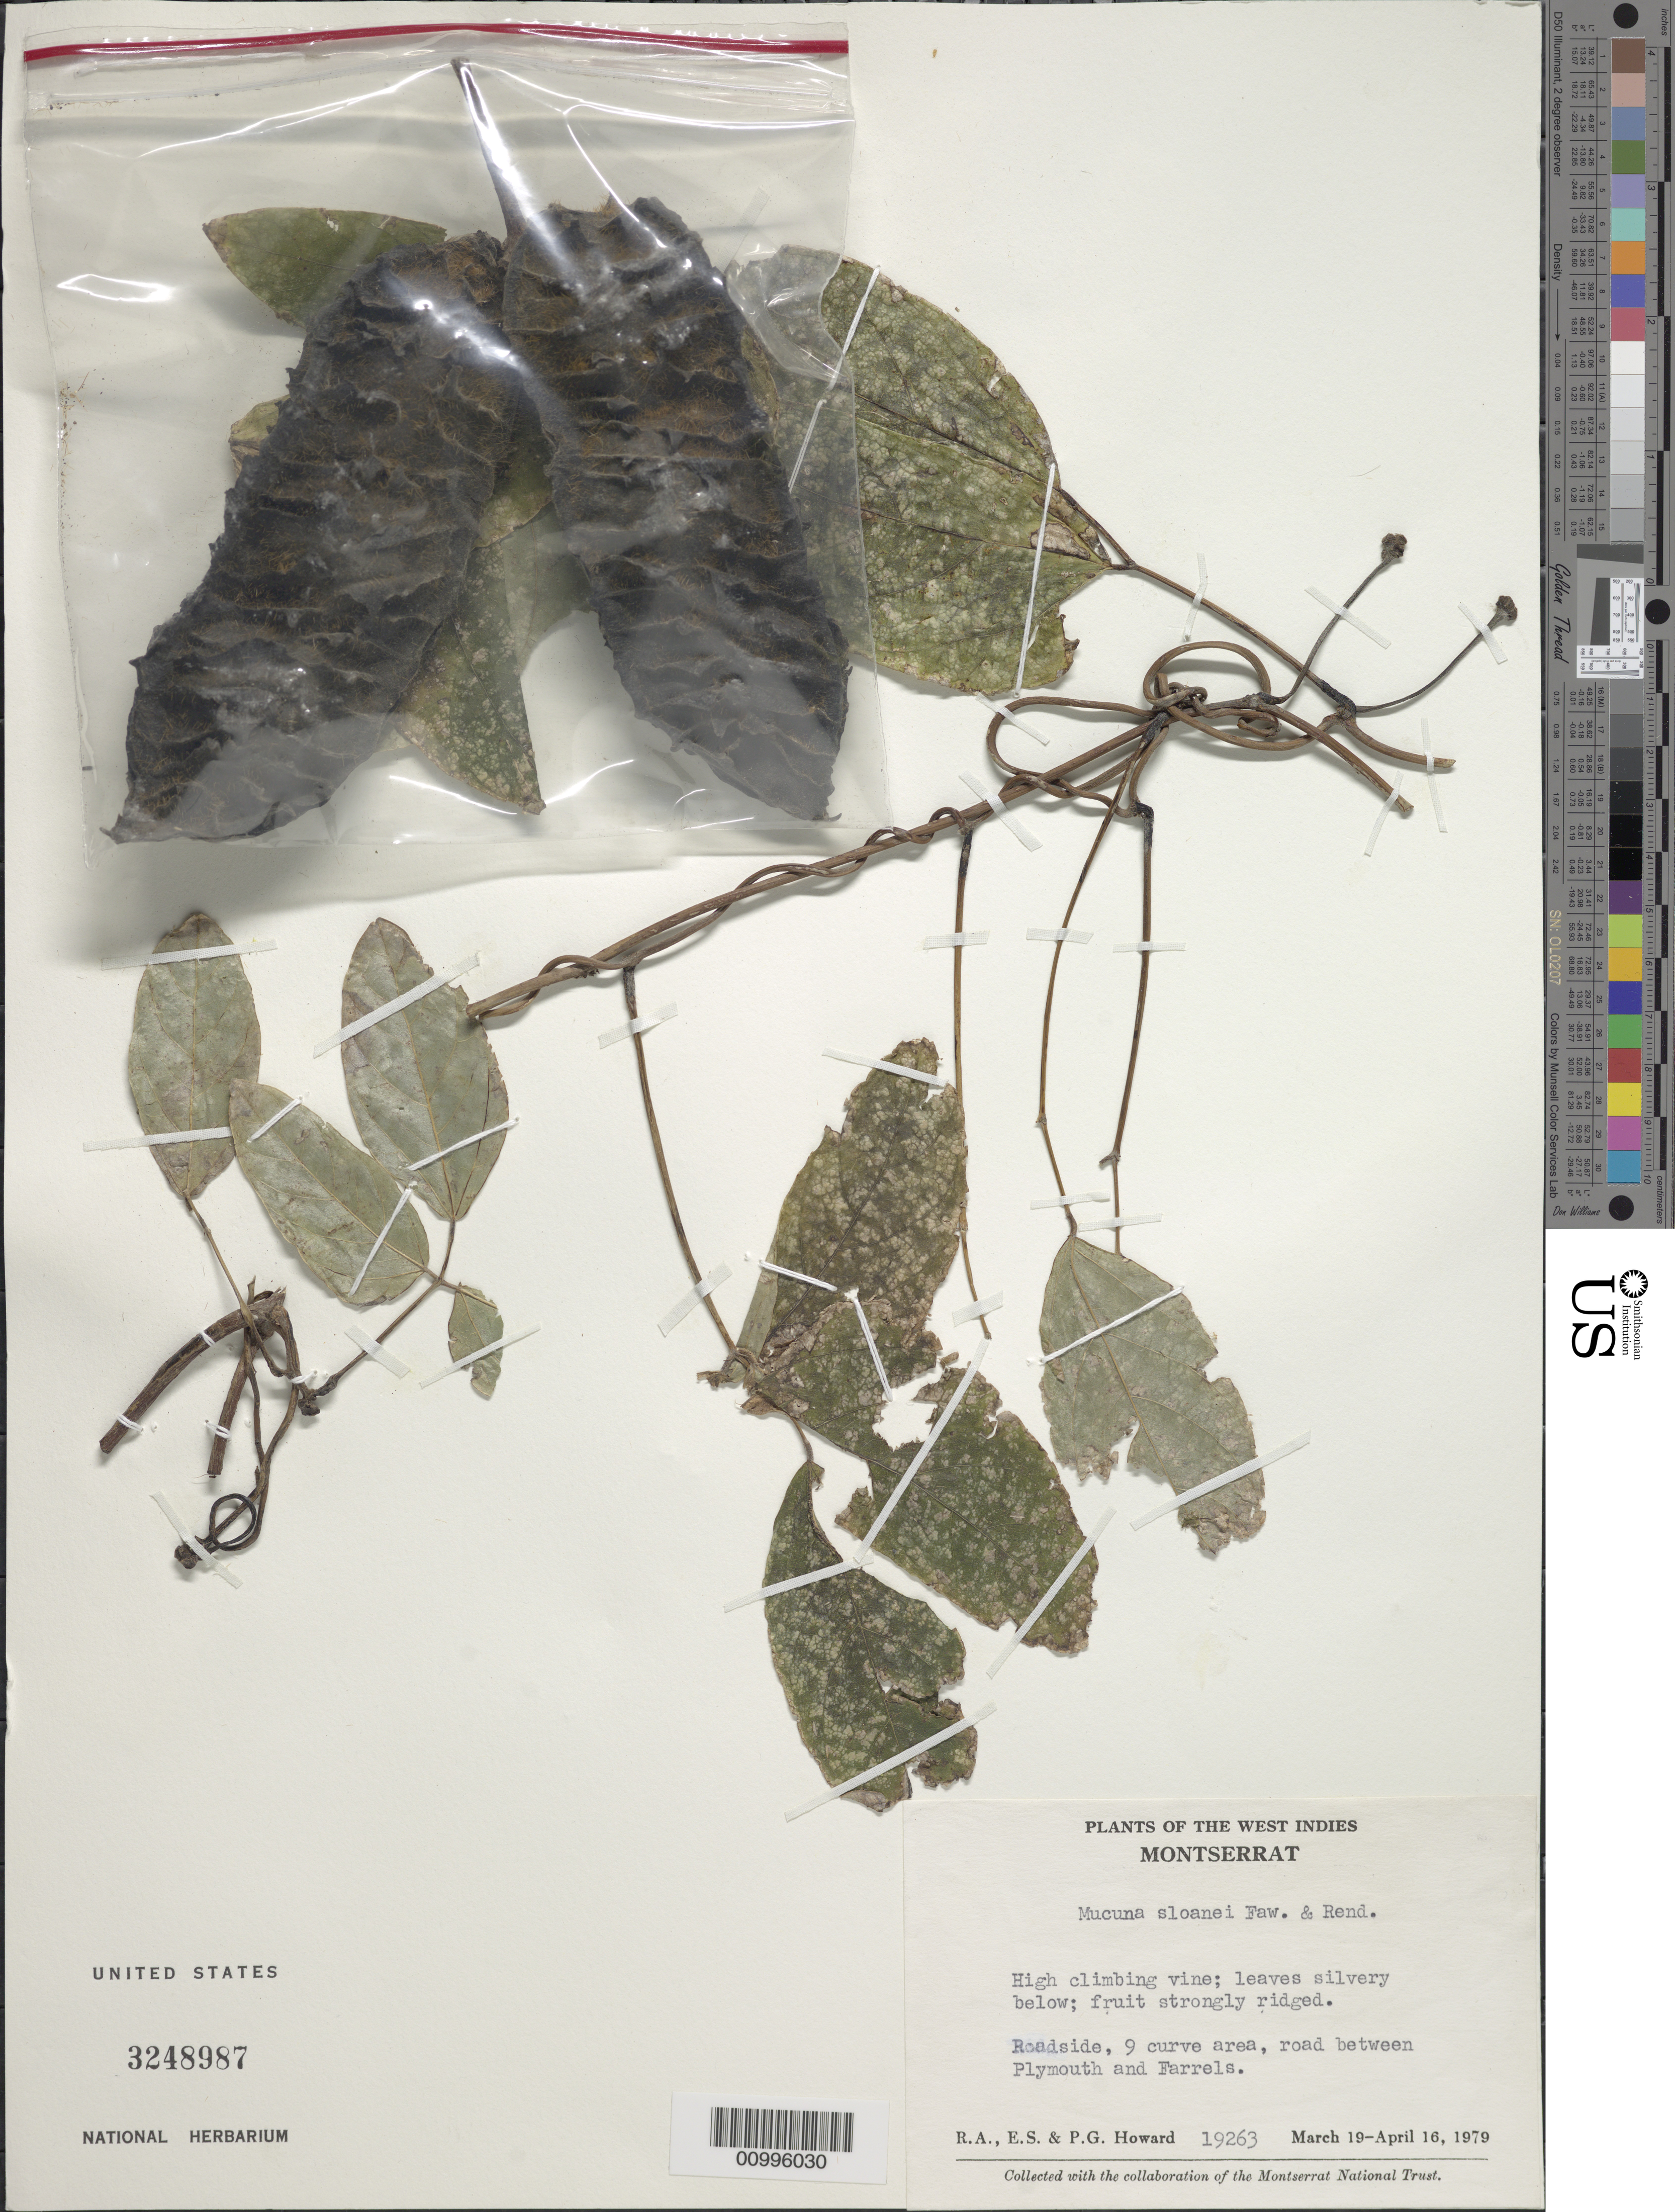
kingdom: Plantae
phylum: Tracheophyta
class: Magnoliopsida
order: Fabales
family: Fabaceae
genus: Mucuna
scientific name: Mucuna sloanei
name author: Fawc. & Rendle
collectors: E. S. Howard, P. Howard & R. A. Howard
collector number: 19263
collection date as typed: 19 Mar 1979 to 16 Apr 1979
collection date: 1979-03-19/1979-04-16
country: Montserrat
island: Montserrat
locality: Roadside, 9 curve area, road betwwen Plymouth and Farrels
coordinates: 0 N, 0 E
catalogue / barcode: US 3248987